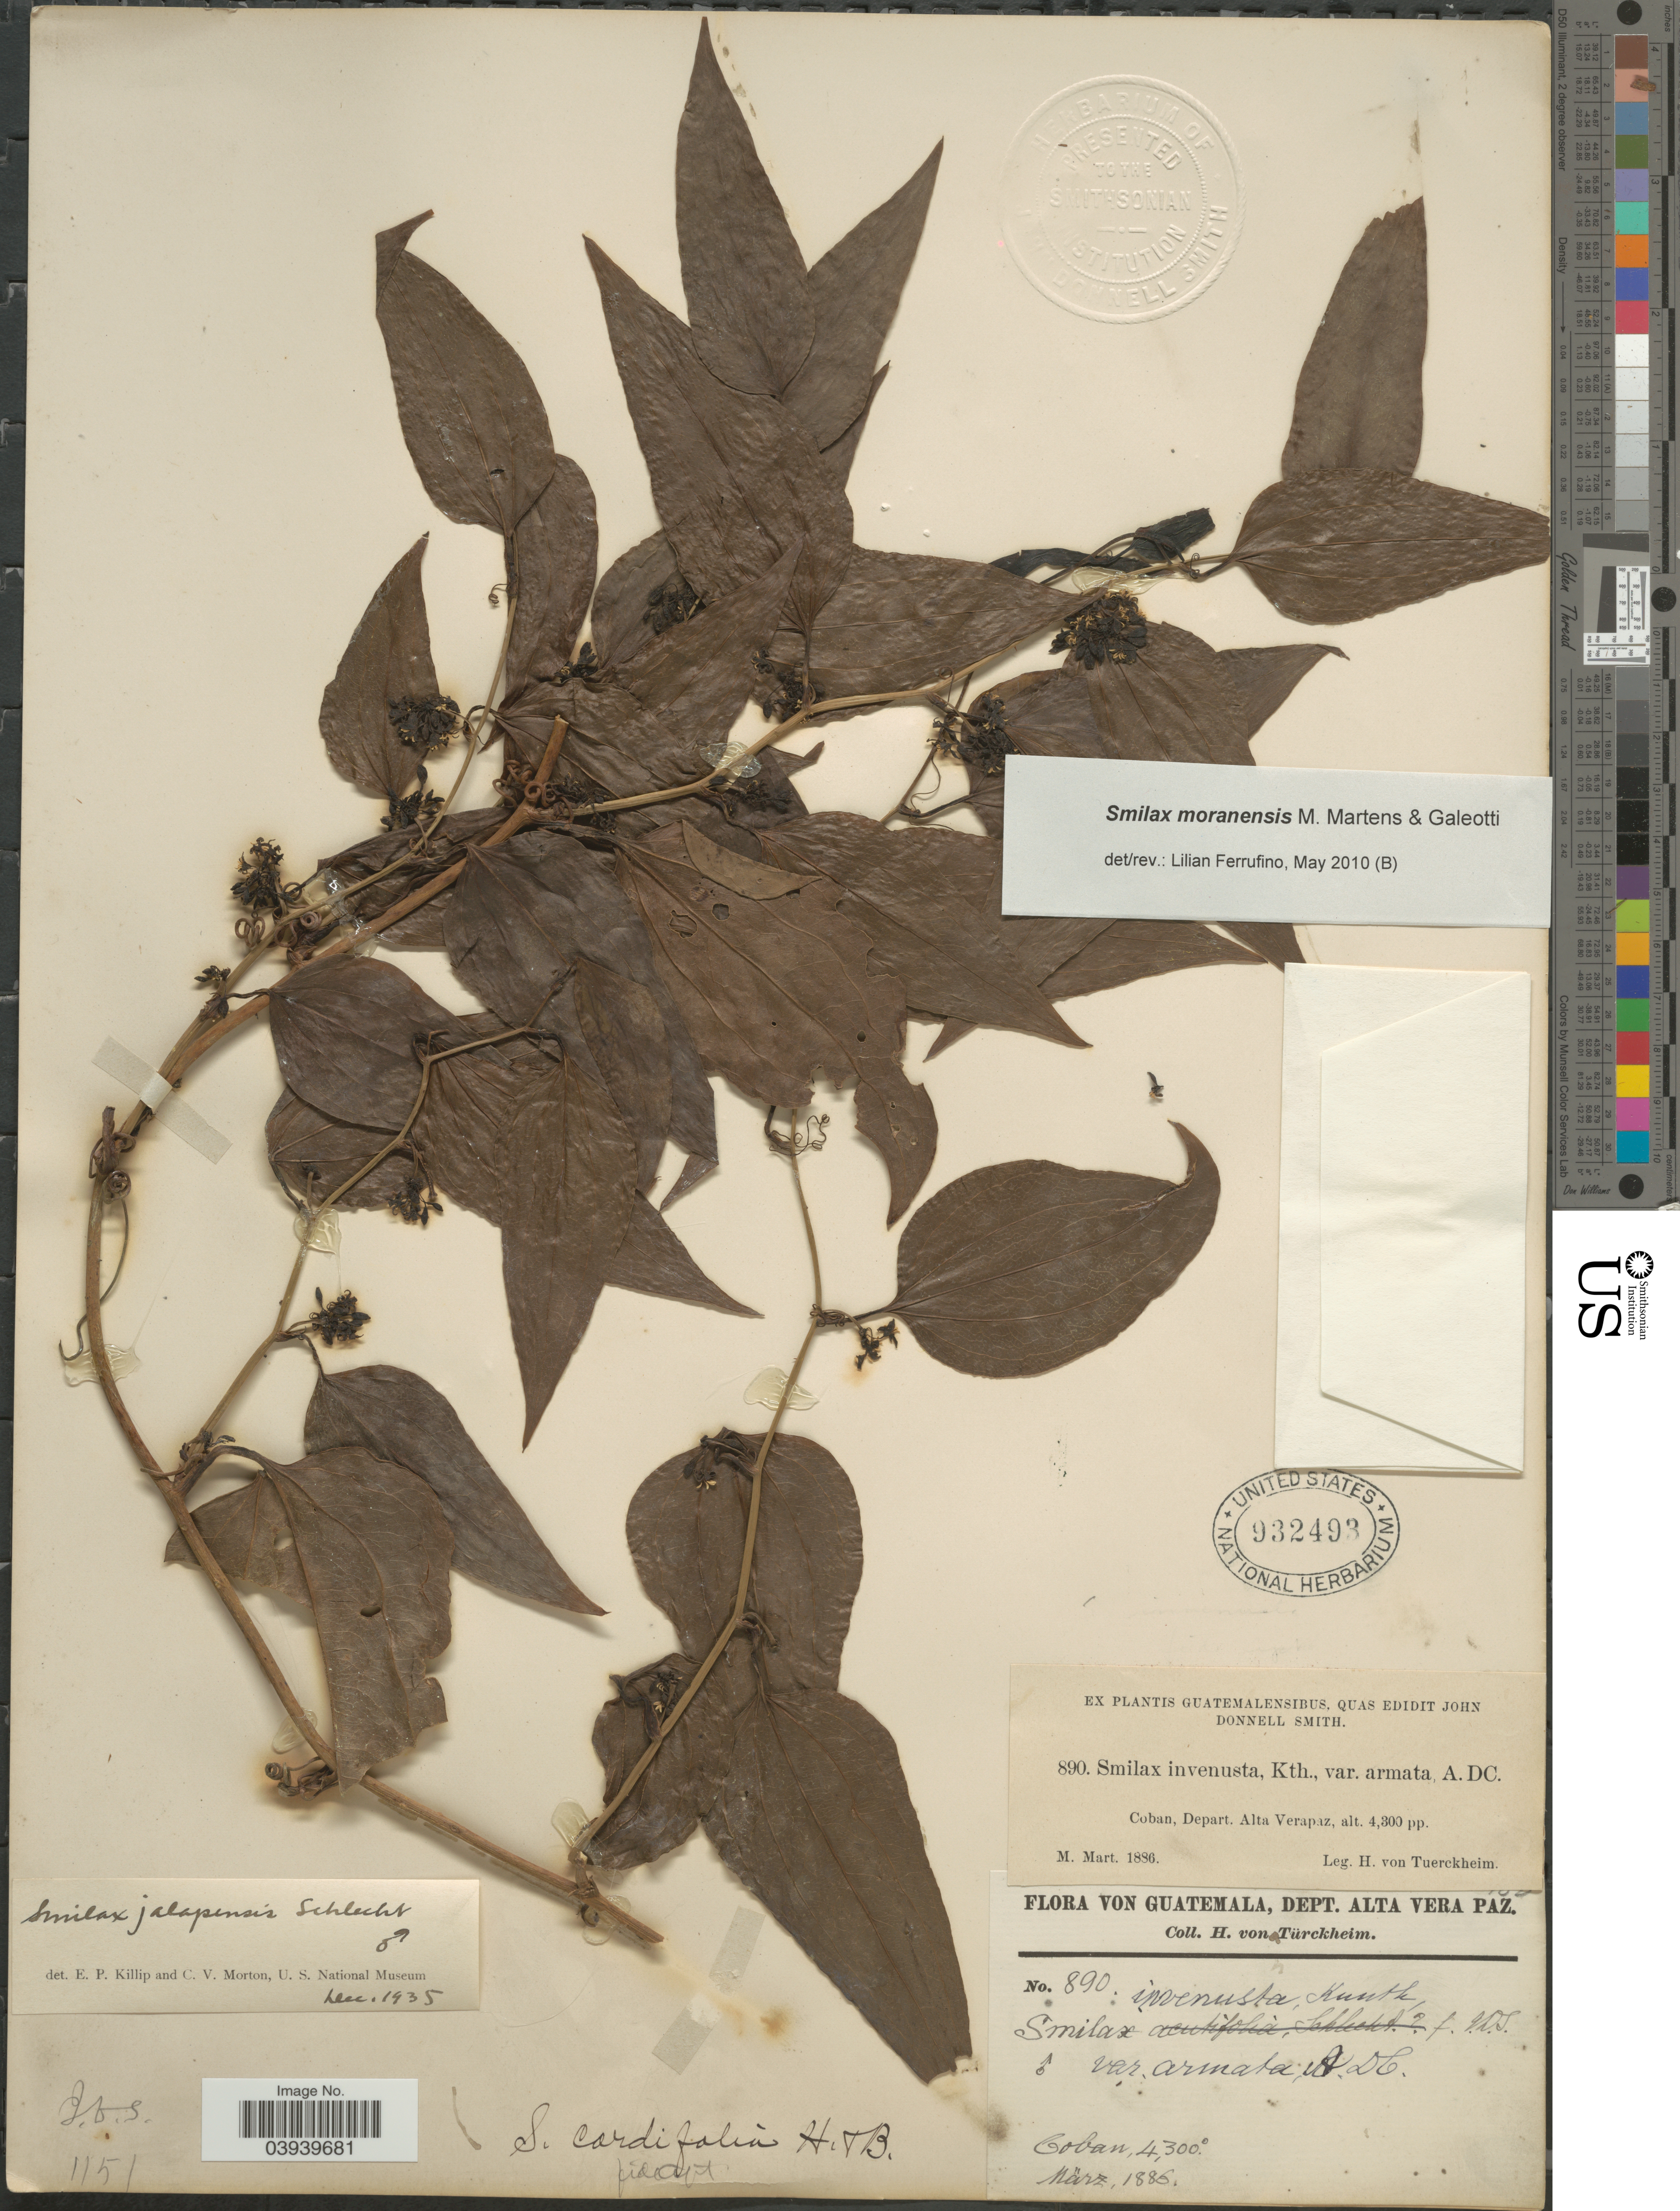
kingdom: Plantae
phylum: Tracheophyta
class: Liliopsida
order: Liliales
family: Smilacaceae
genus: Smilax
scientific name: Smilax moranensis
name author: M. Martens & Galeotti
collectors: H. von Türckheim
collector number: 890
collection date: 1886-03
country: Guatemala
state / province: Alta Verapaz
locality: Coban, Depart. Alta Verapaz.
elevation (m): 1311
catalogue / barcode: US 932493